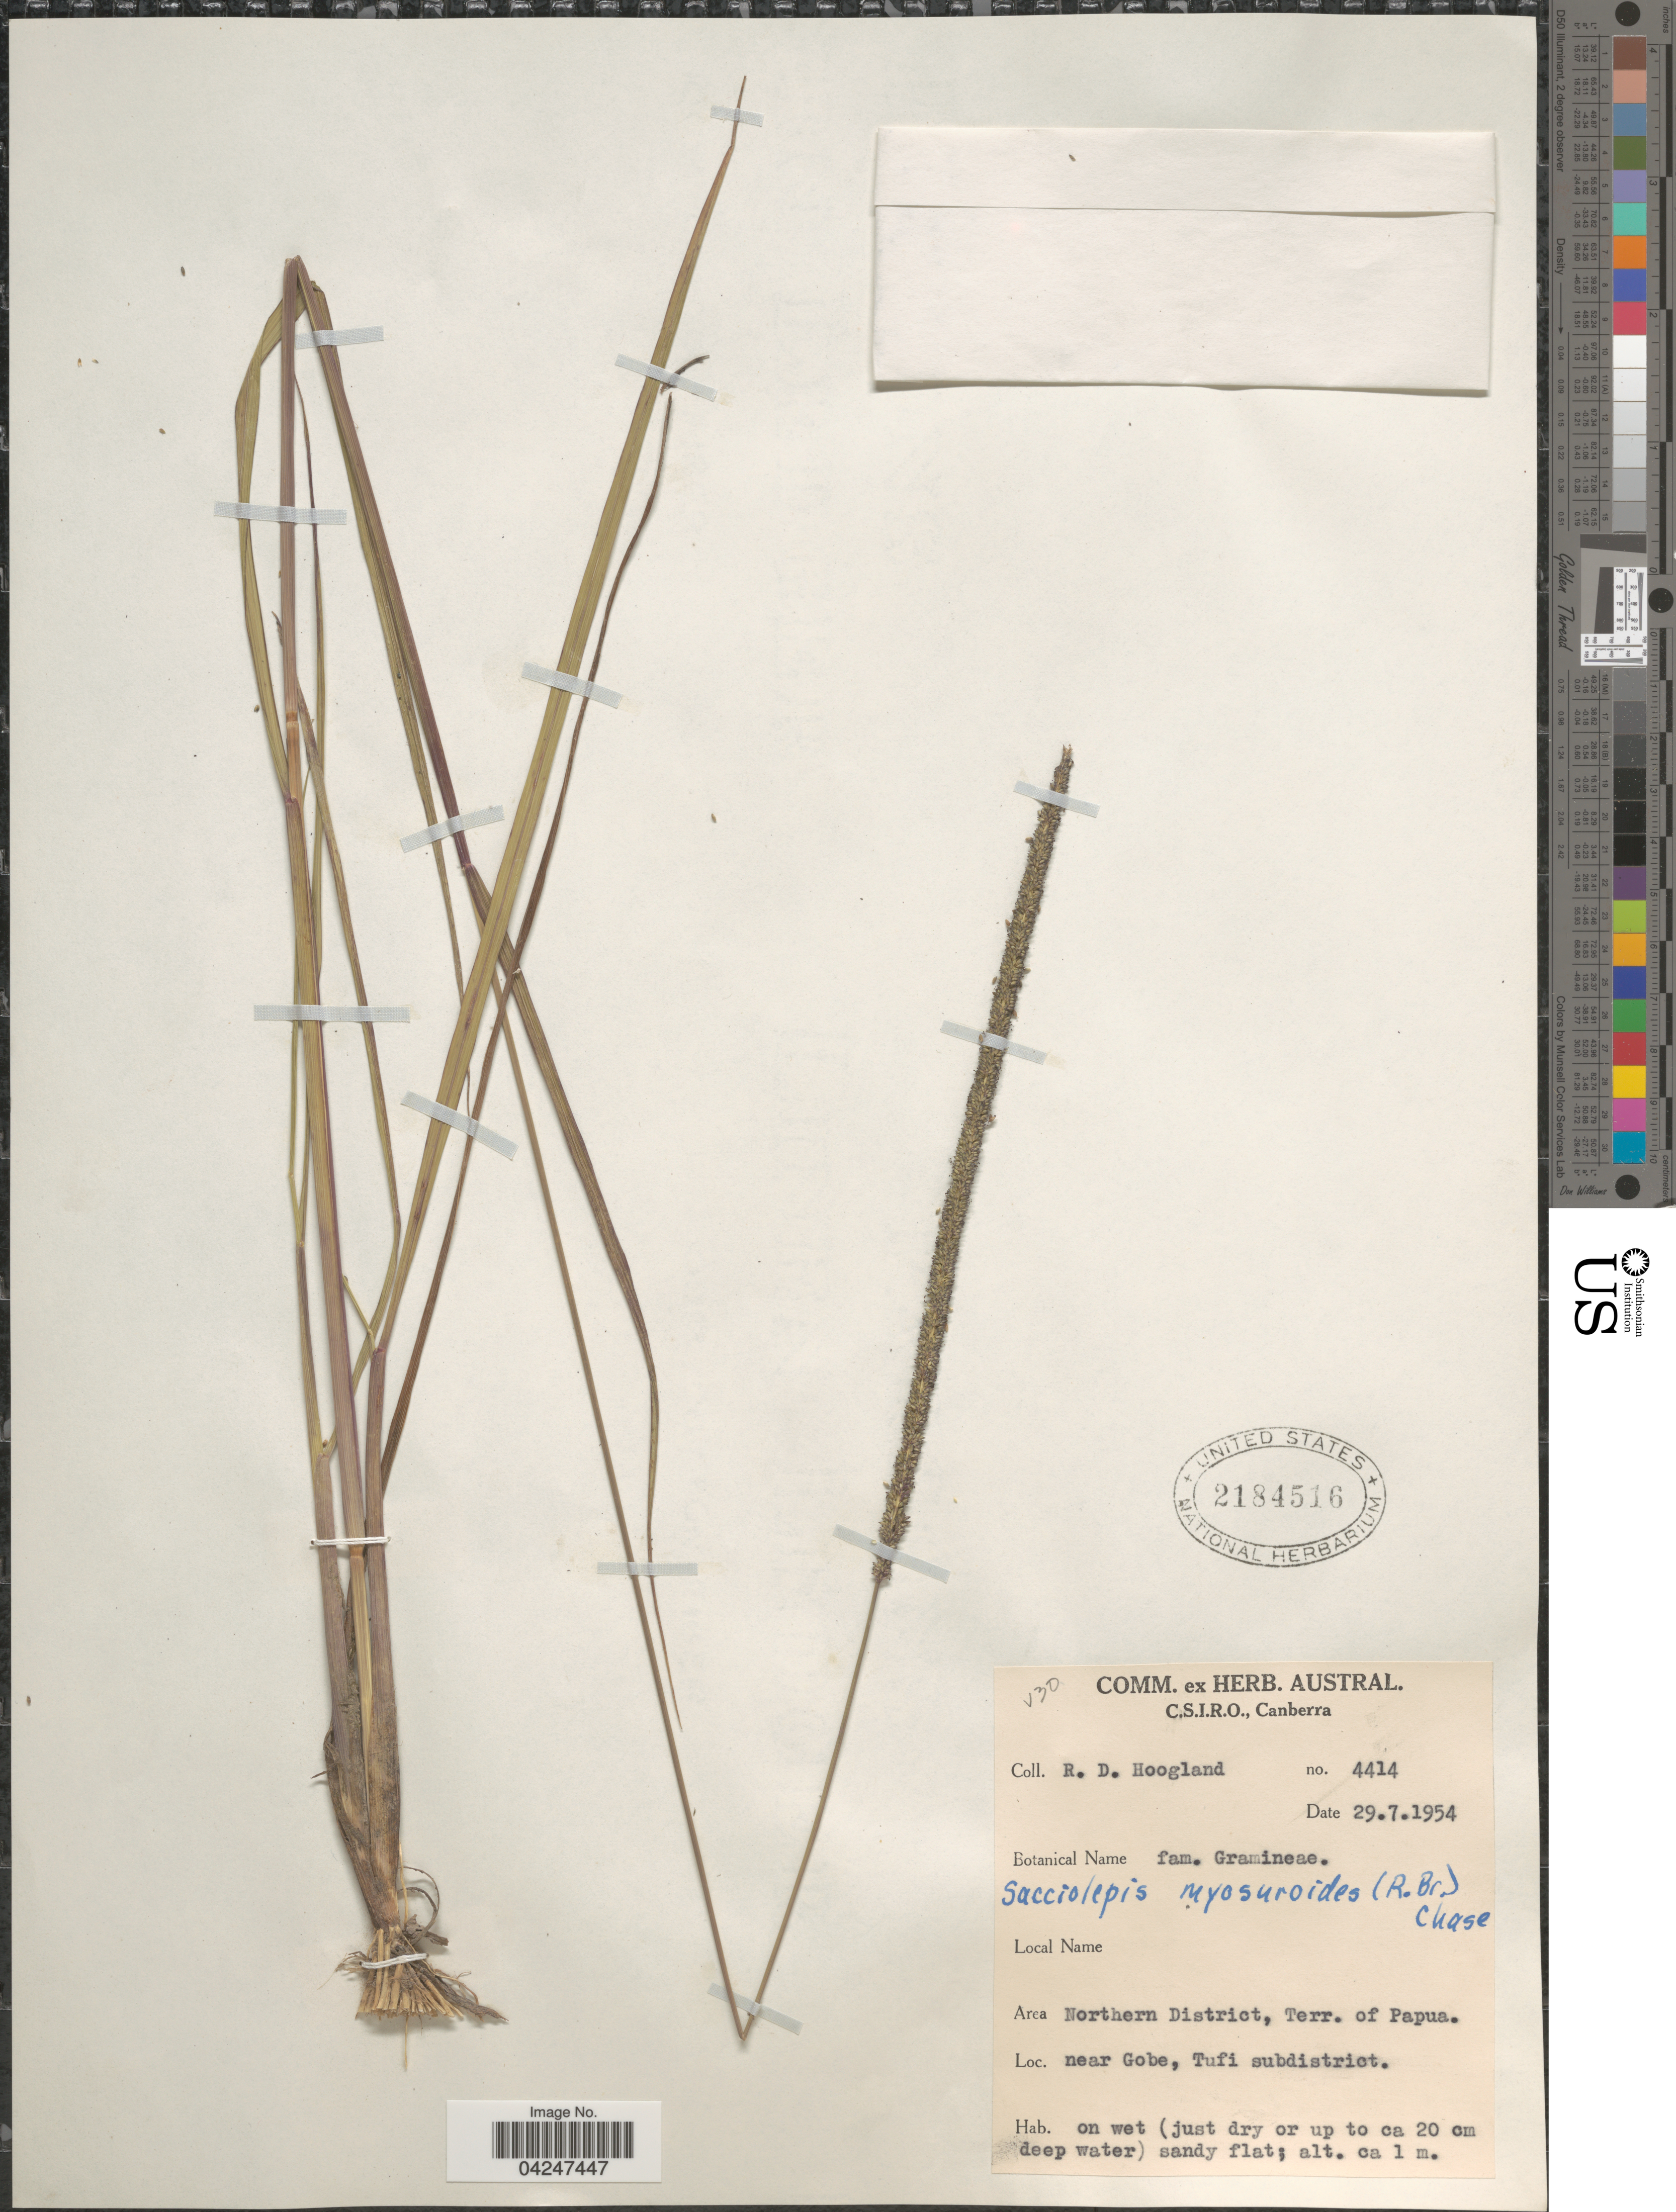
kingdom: Plantae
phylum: Tracheophyta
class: Liliopsida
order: Poales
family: Poaceae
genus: Sacciolepis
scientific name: Sacciolepis myosuroides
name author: (R. Br.) Chase ex E.G. Camus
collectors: R. D. Hoogland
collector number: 4414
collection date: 1954-07-29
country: Papua New Guinea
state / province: Northern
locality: Area Northern District, Terr. of Papua. Near Gobe, Tufi subdistrict. On wet (just dry or up to ca 20 cm deep water).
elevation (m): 1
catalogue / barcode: US 2184516